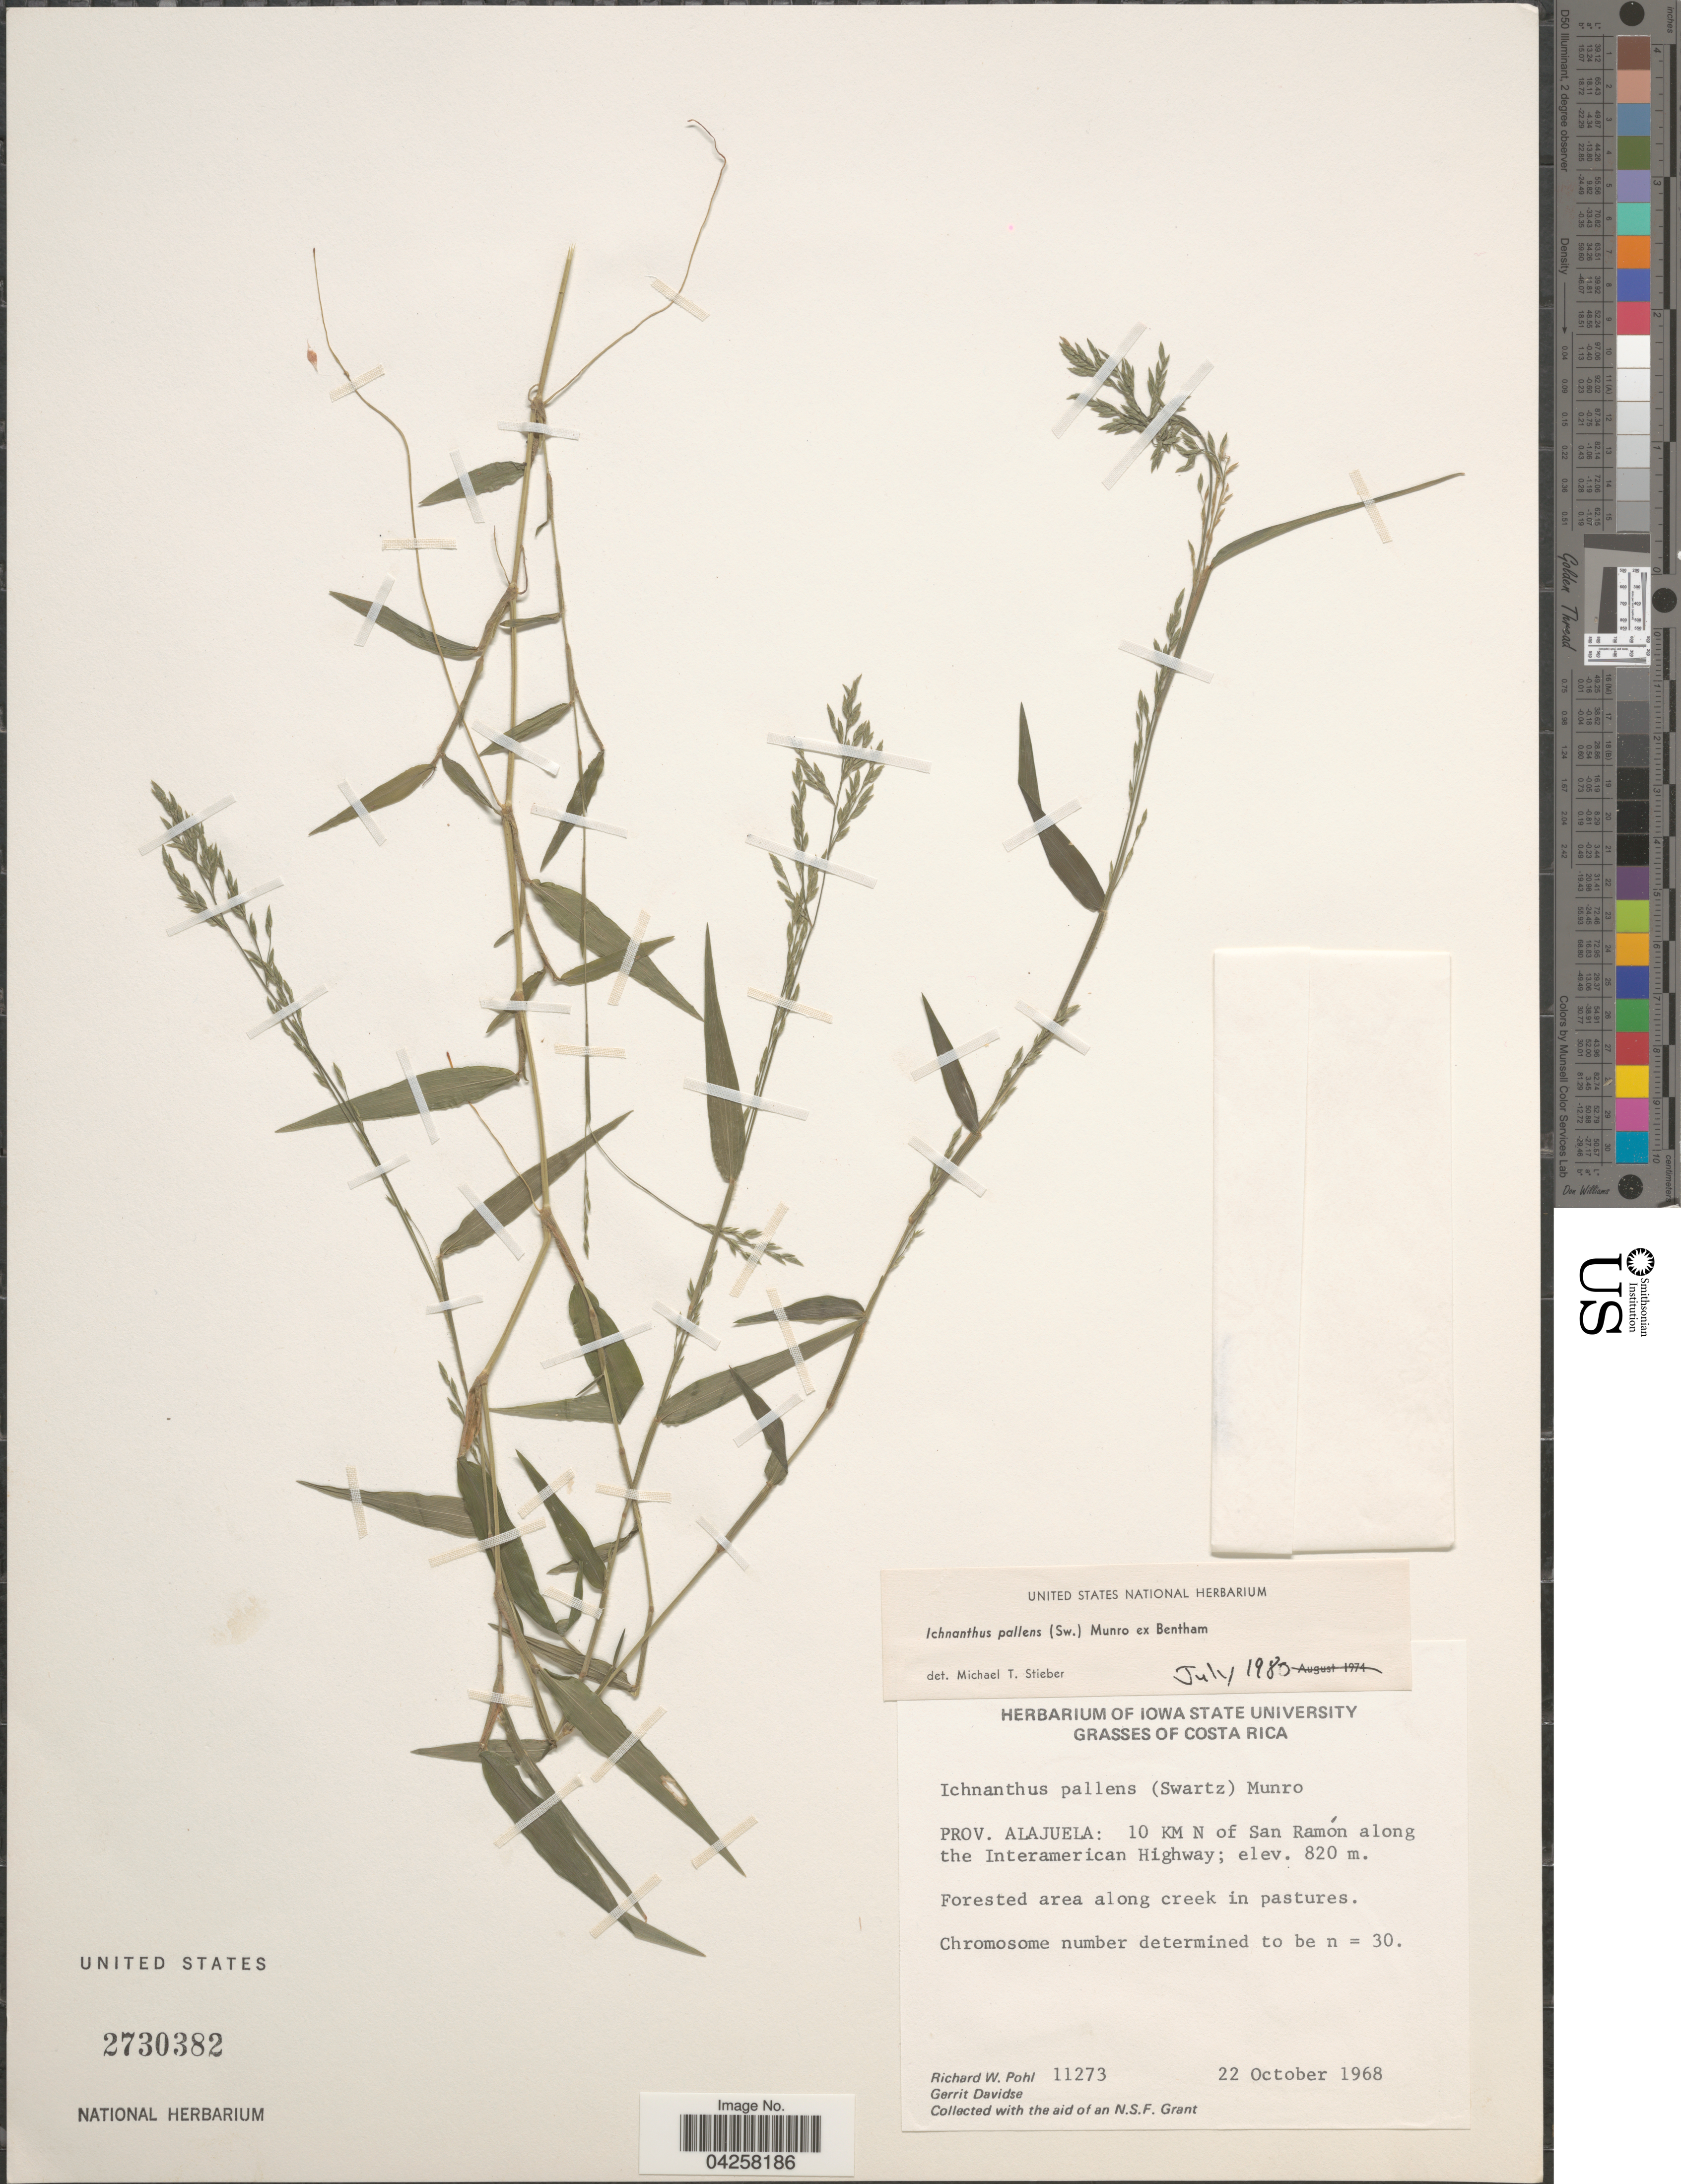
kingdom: Plantae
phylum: Tracheophyta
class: Liliopsida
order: Poales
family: Poaceae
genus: Ichnanthus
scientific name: Ichnanthus pallens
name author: (Sw.) Munro ex Benth.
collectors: R. W. Pohl & G. Davidse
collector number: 11273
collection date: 1968-10-22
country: Costa Rica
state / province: Alajuela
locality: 10 KM N of San Ramón along the Interamerican Highway.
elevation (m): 820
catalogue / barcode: US 2730382